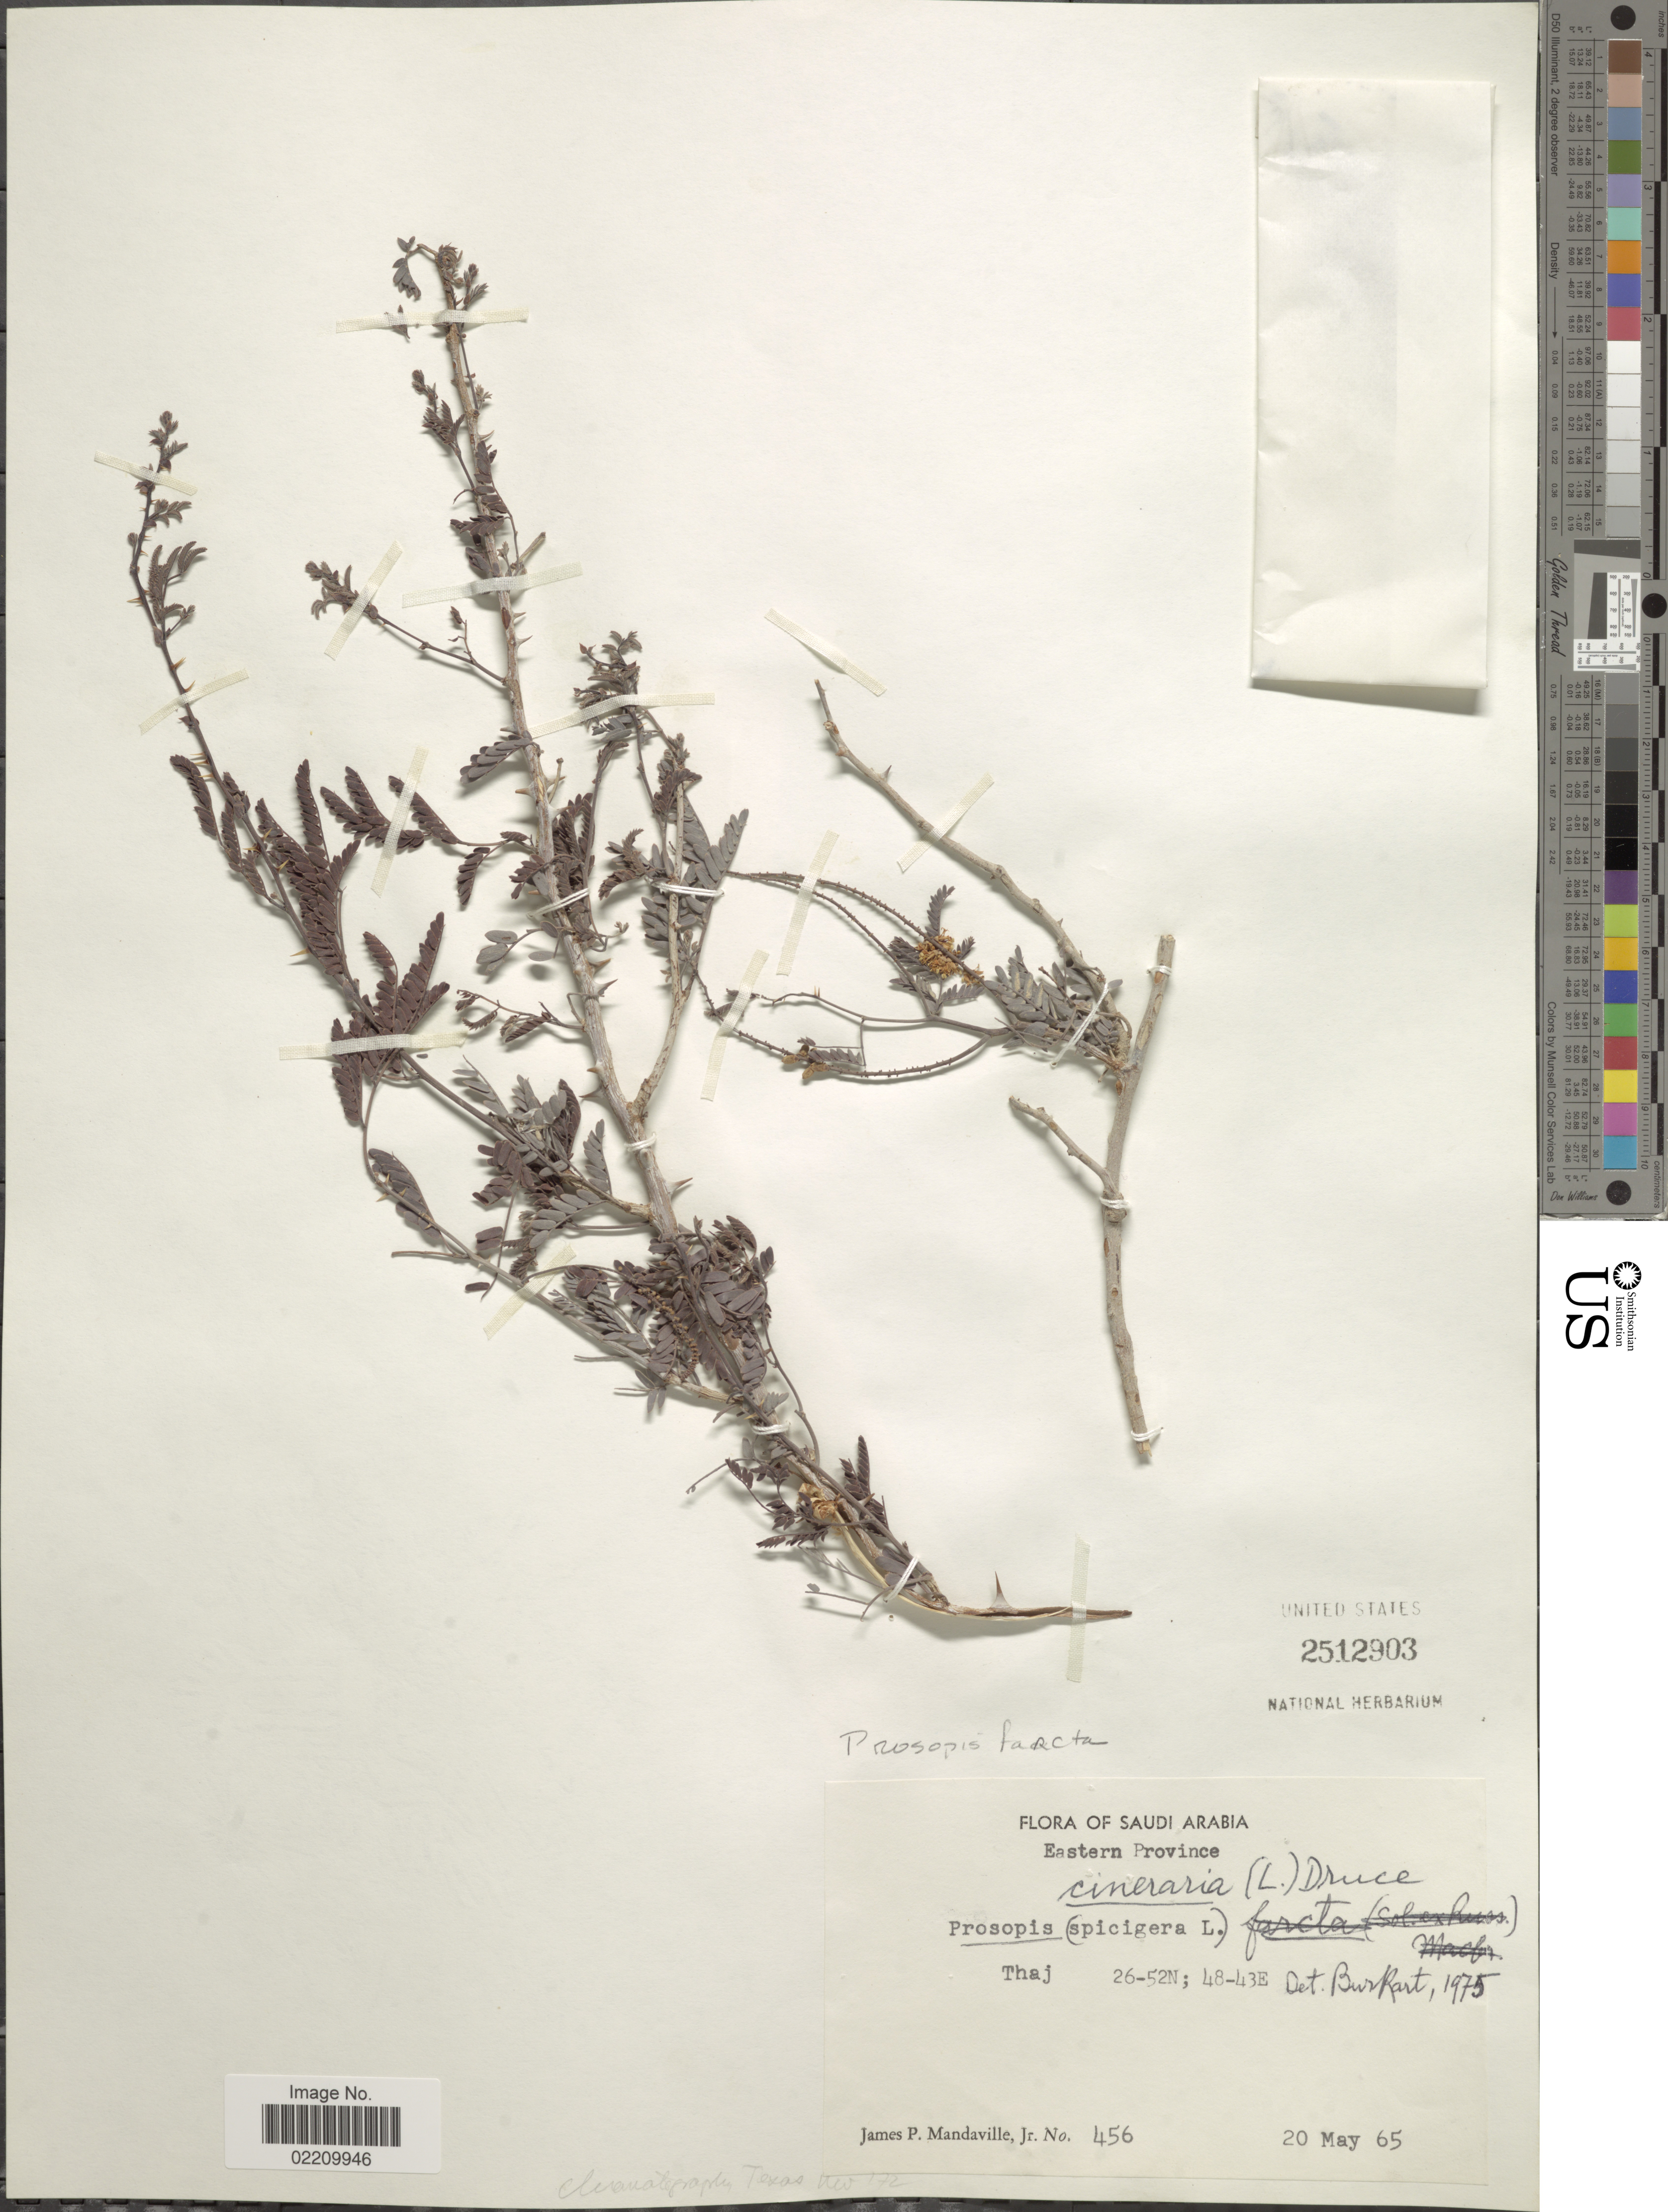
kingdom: Plantae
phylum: Tracheophyta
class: Magnoliopsida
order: Fabales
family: Fabaceae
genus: Prosopis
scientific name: Prosopis farcta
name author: (Banks & Sol.) J.F. Macbr.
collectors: J. Mandaville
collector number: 456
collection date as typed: Transcribed d/m/y: 20/5/65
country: Saudi Arabia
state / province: Ash Sharqiyah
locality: Eastern Province, Thaj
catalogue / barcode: US 2512903